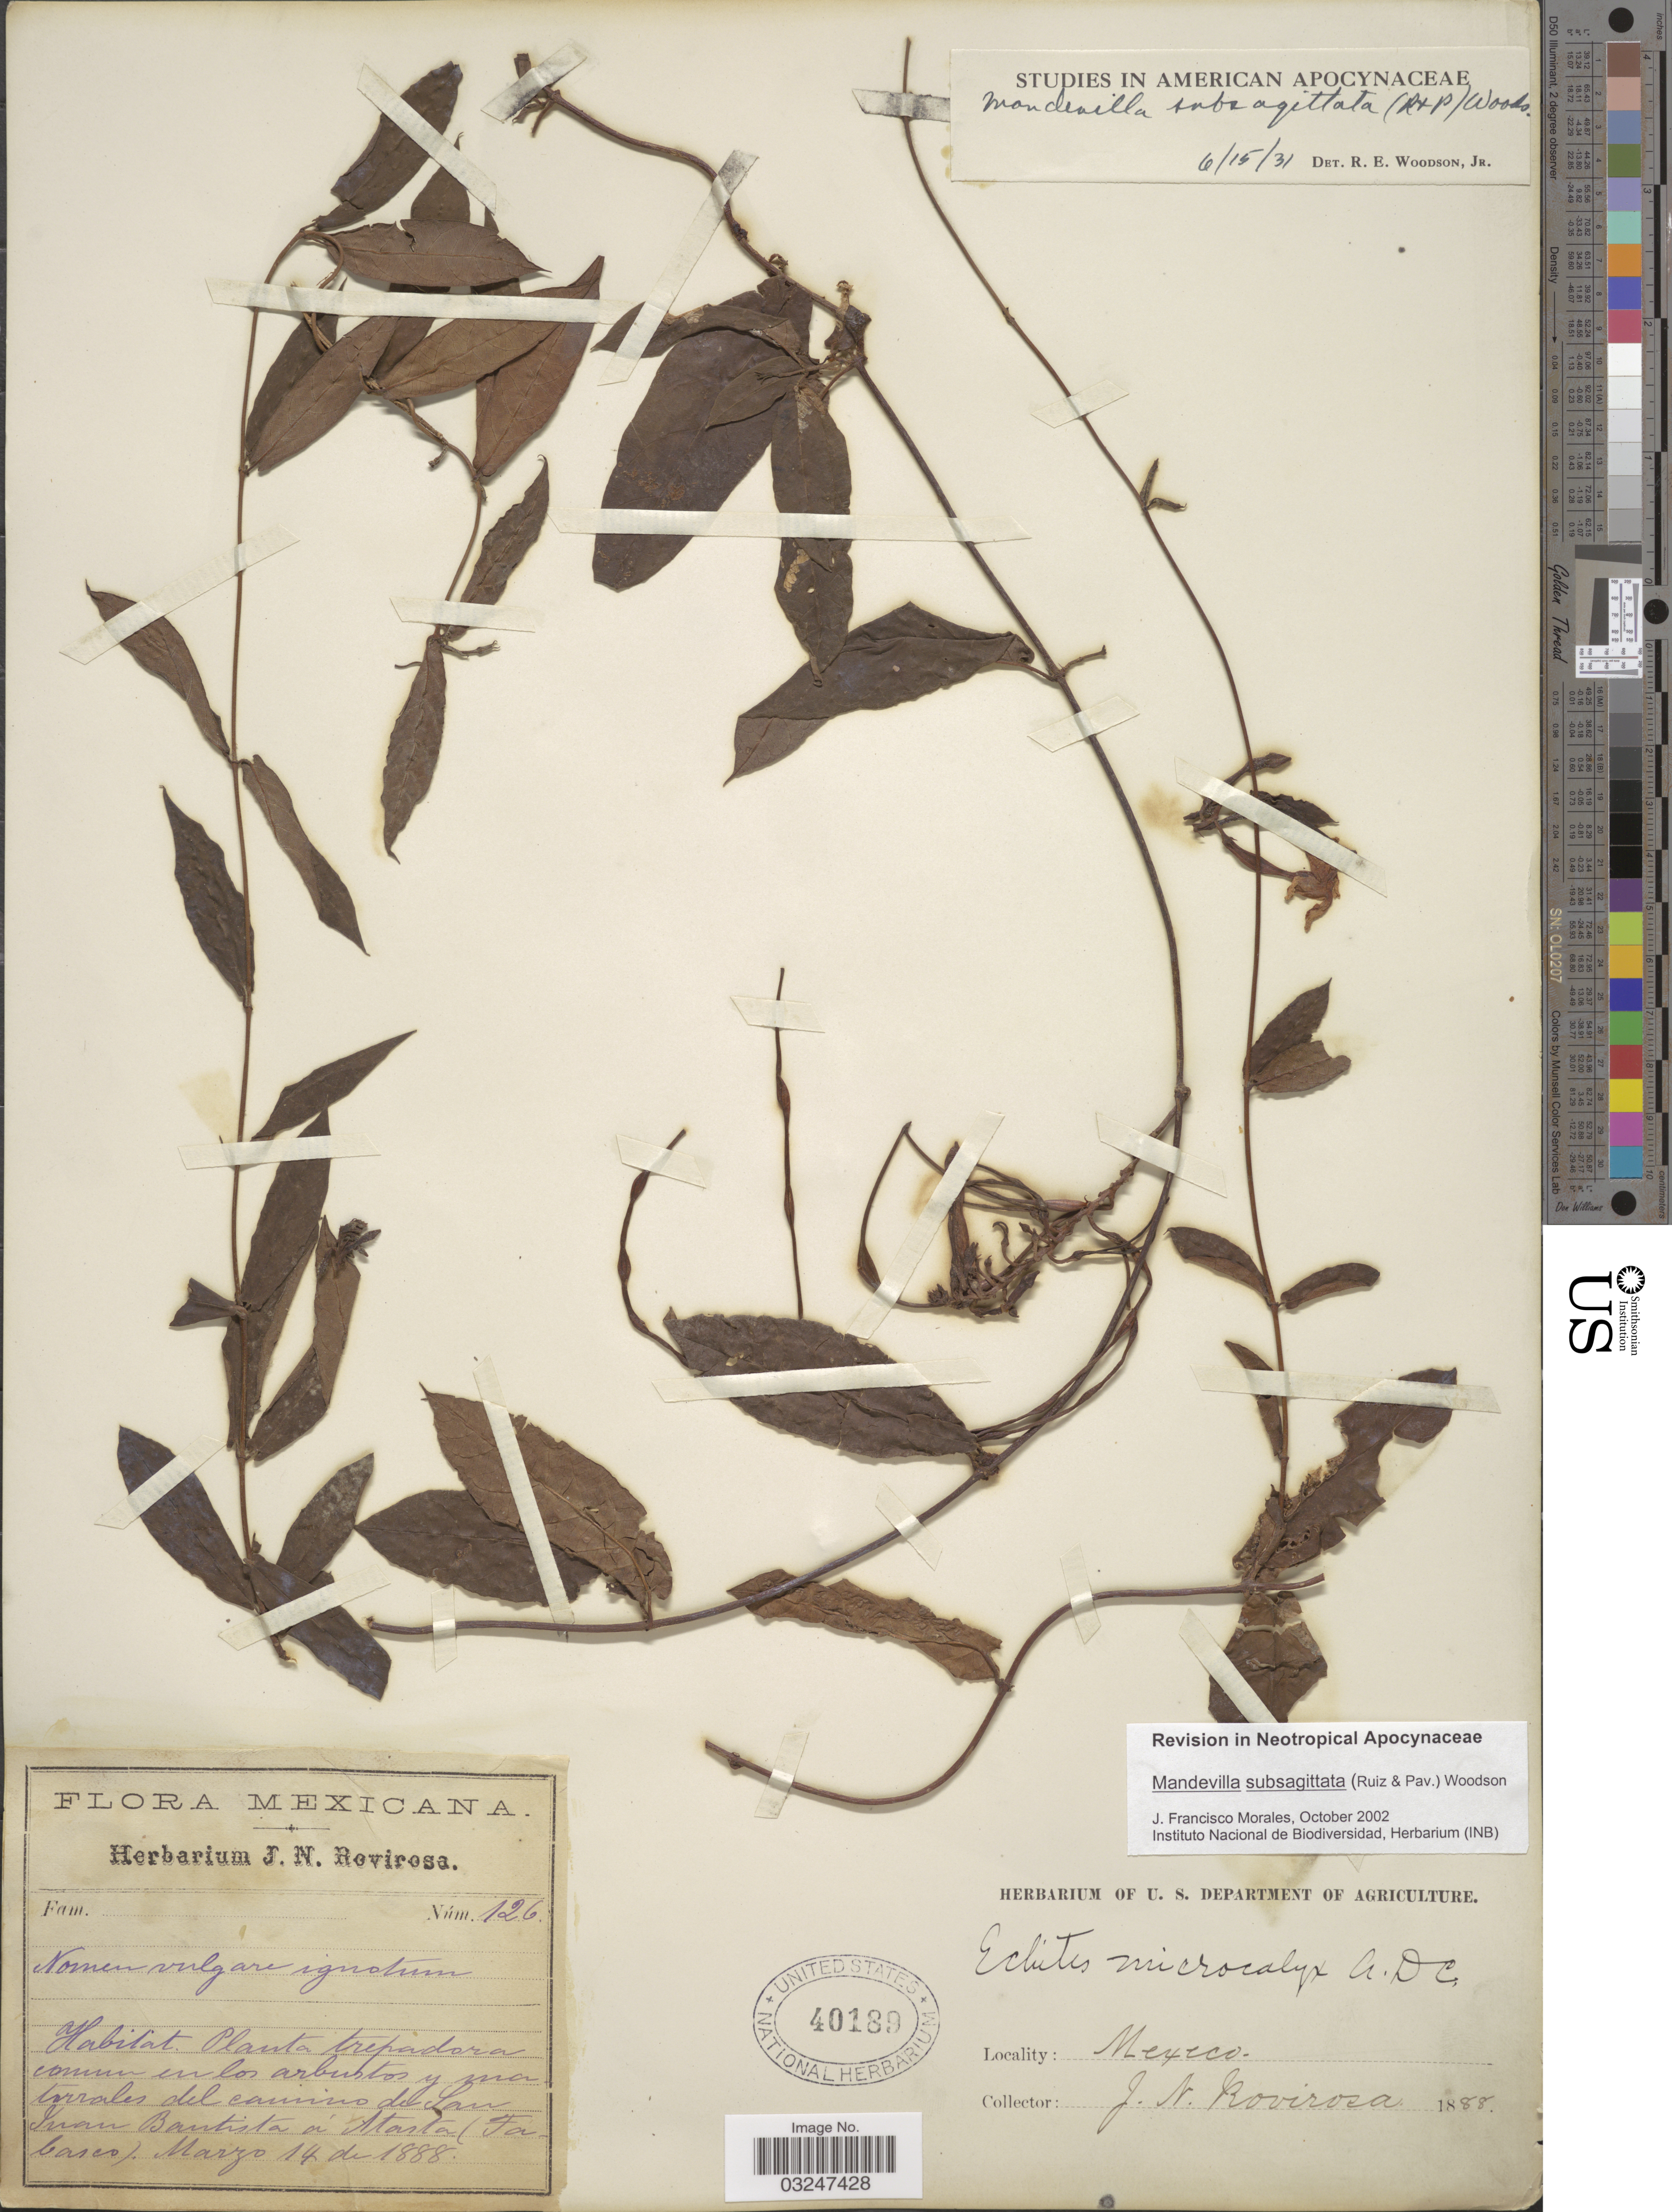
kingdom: Plantae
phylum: Tracheophyta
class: Magnoliopsida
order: Gentianales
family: Apocynaceae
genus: Mandevilla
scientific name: Mandevilla subsagittata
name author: (Ruiz & Pav.) Woodson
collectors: J. N. Rovirosa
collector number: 126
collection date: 1888-03-14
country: Mexico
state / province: Tabasco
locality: Matorrales del camino de San Juan Bautista a Atasta.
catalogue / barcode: US 40189